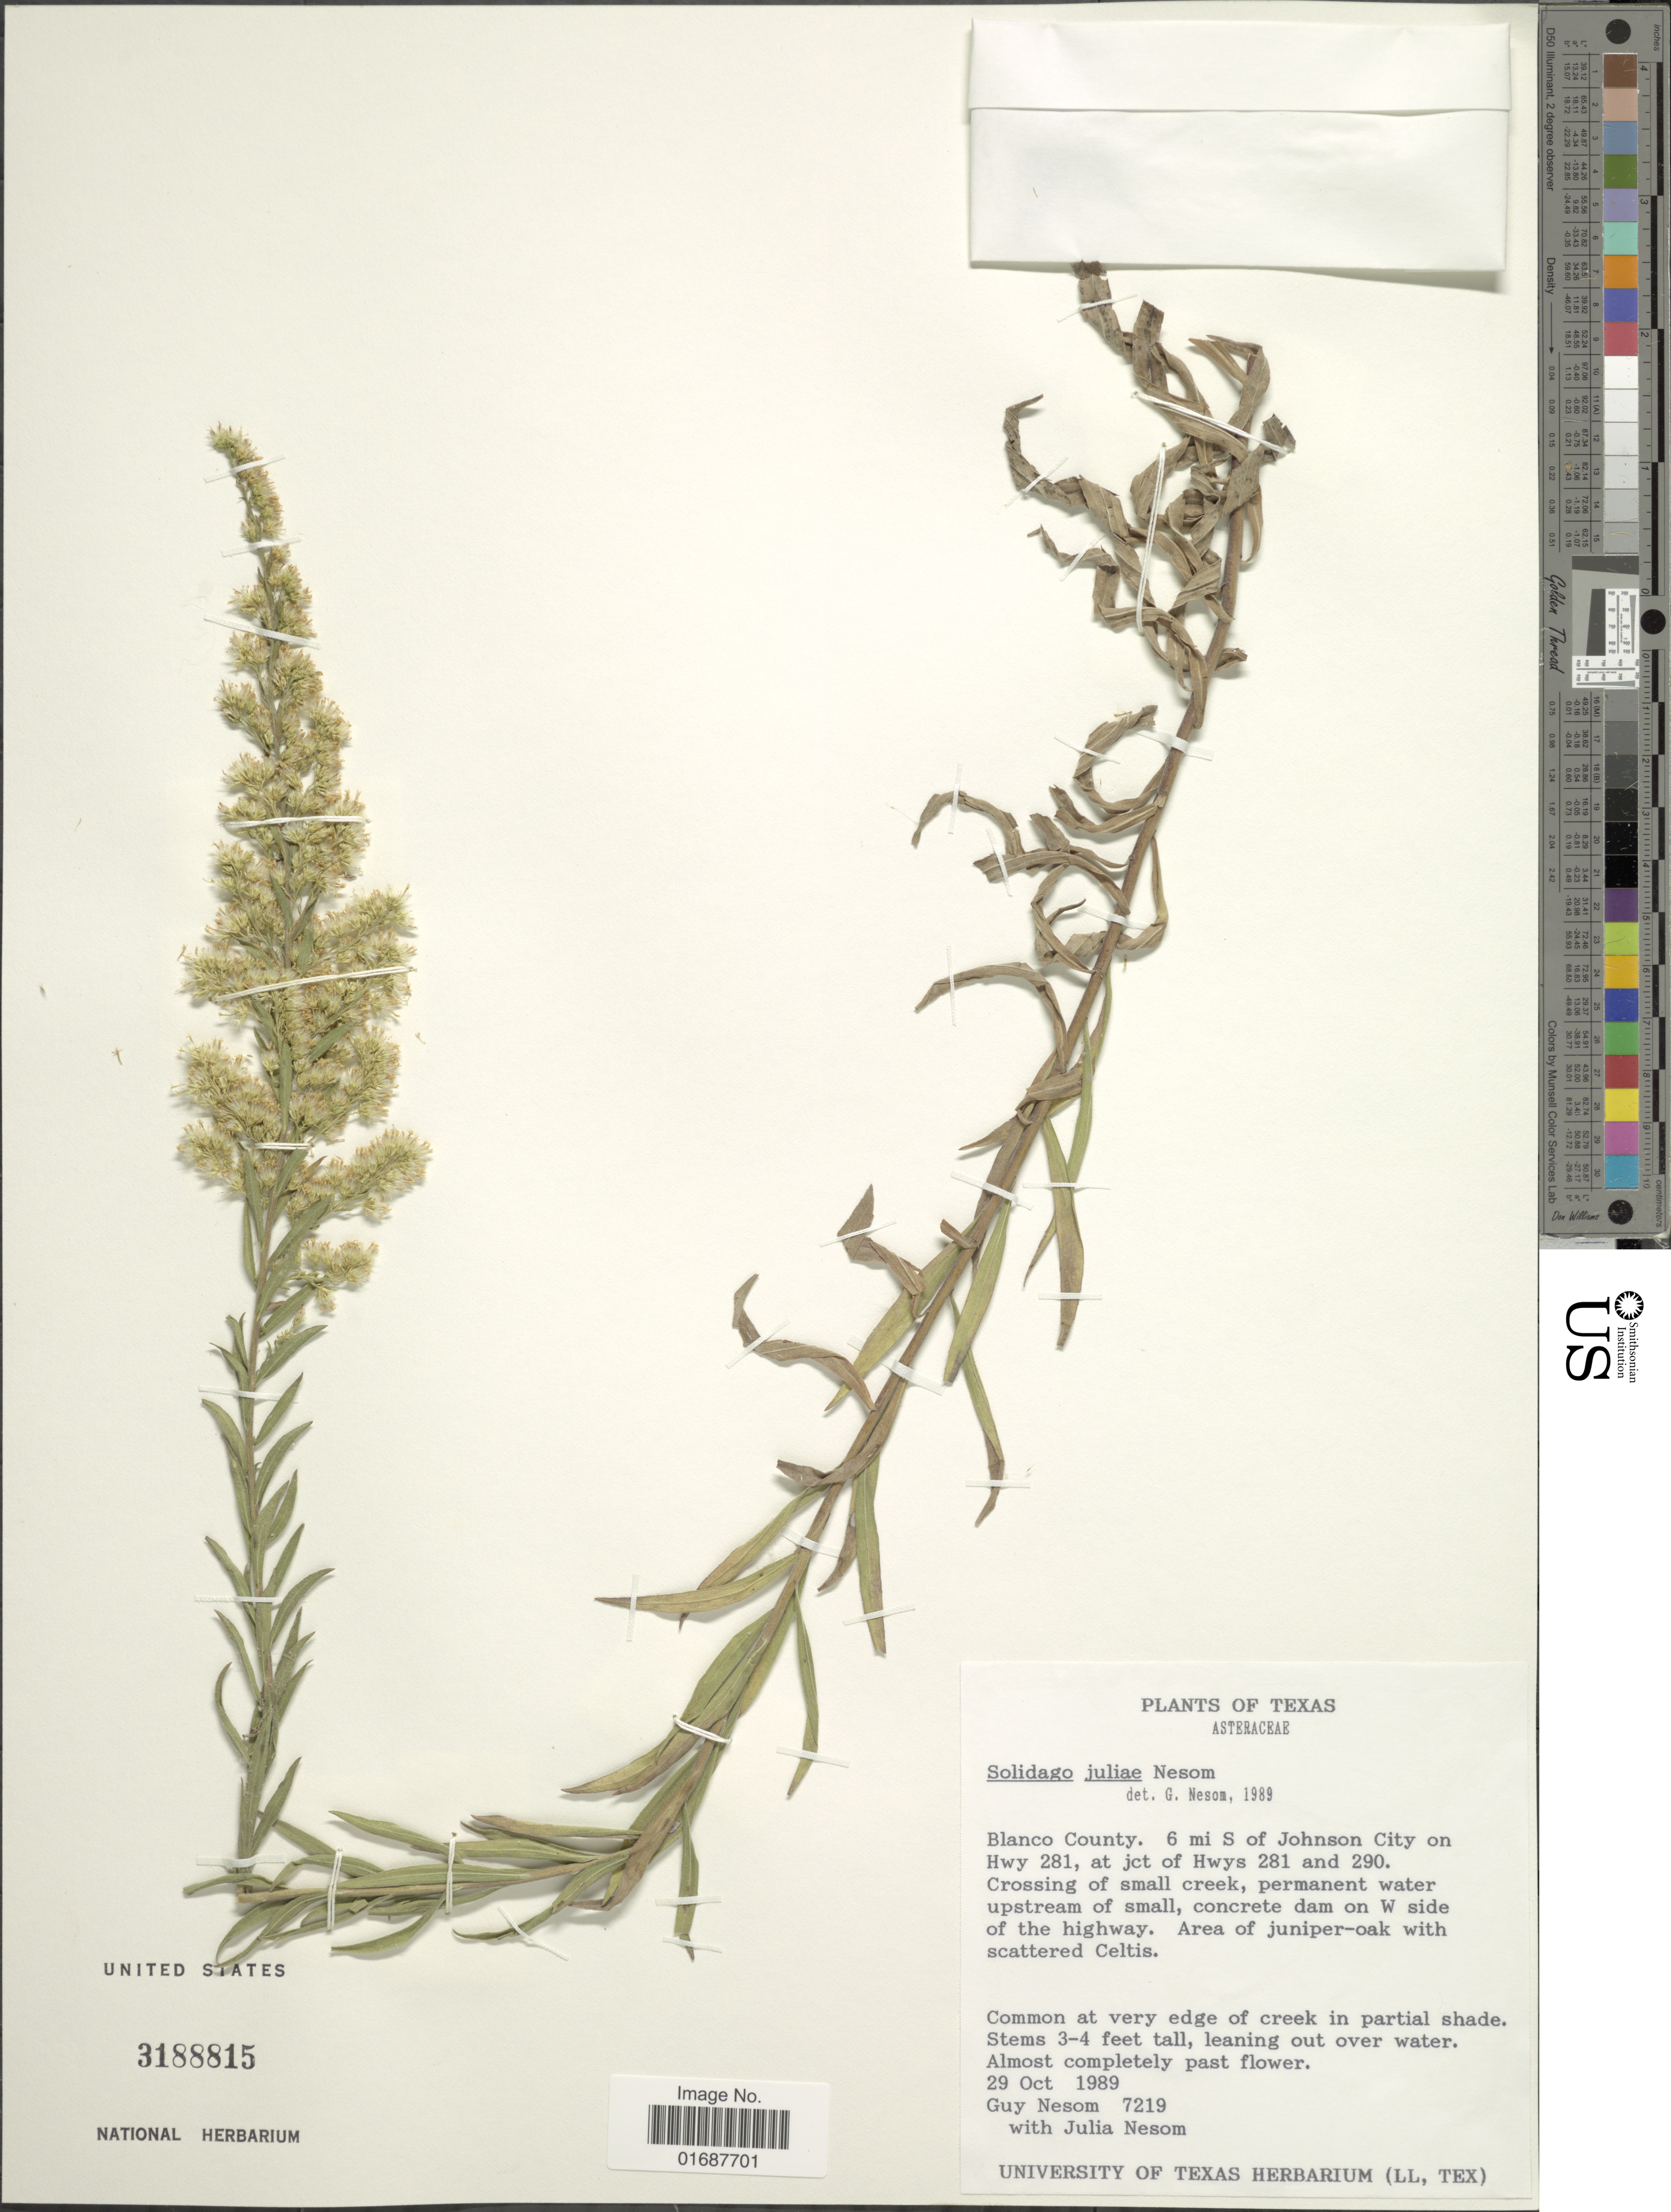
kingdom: Plantae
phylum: Tracheophyta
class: Magnoliopsida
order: Asterales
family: Asteraceae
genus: Solidago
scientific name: Solidago juliae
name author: G.L. Nesom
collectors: G. Nesom & J. Nesom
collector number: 7219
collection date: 1989-10-29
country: United States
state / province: Texas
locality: Blanco County. 6 mi S of Johnson City on Hwy 281, at jct of Hwys 281 and 290. Dam on W side of the highway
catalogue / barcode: US 3188815